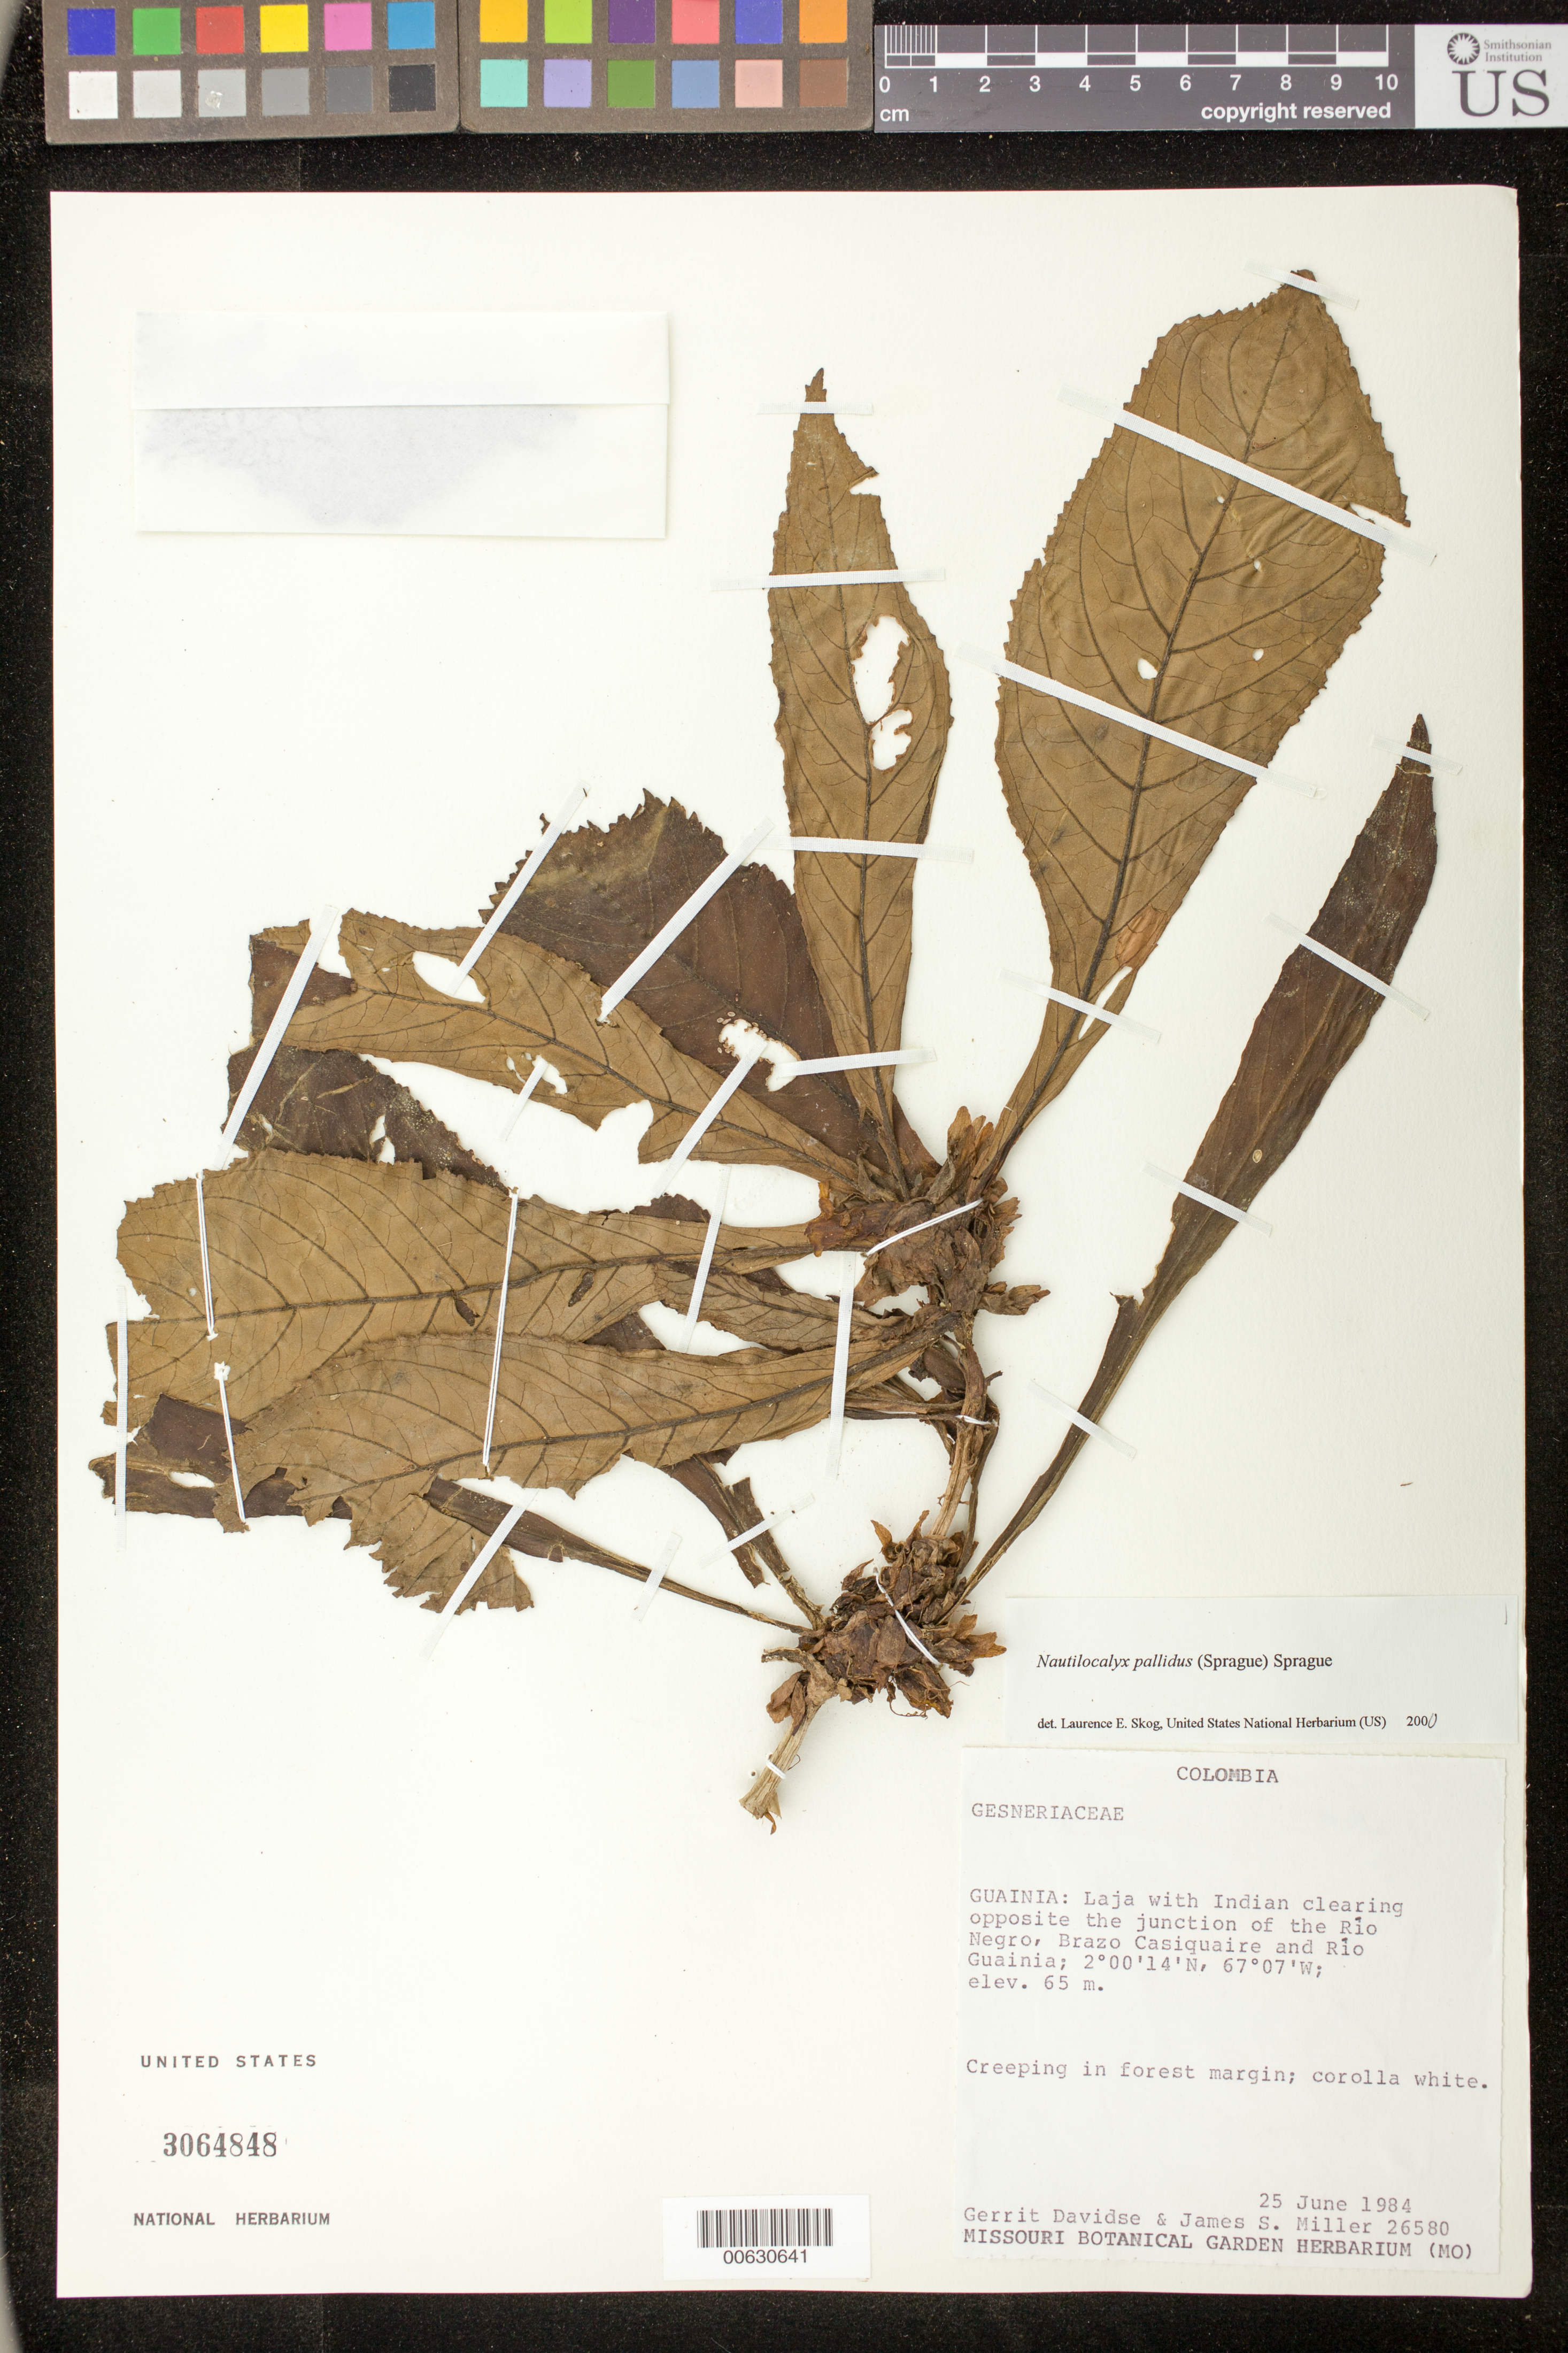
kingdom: Plantae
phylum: Tracheophyta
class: Magnoliopsida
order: Lamiales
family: Gesneriaceae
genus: Nautilocalyx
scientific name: Nautilocalyx pallidus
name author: (Sprague) C. Sprague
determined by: Skog, Laurence E.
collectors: G. Davidse & J. S. Miller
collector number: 26580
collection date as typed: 25 Jun 1984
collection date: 1984-06-25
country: Venezuela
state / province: Amazonas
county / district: Maroa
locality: Laja with Indian clearing opposite the junction of the Río Negro, Brazo Casiquaire and Río Guainia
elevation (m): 65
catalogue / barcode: US 3064848